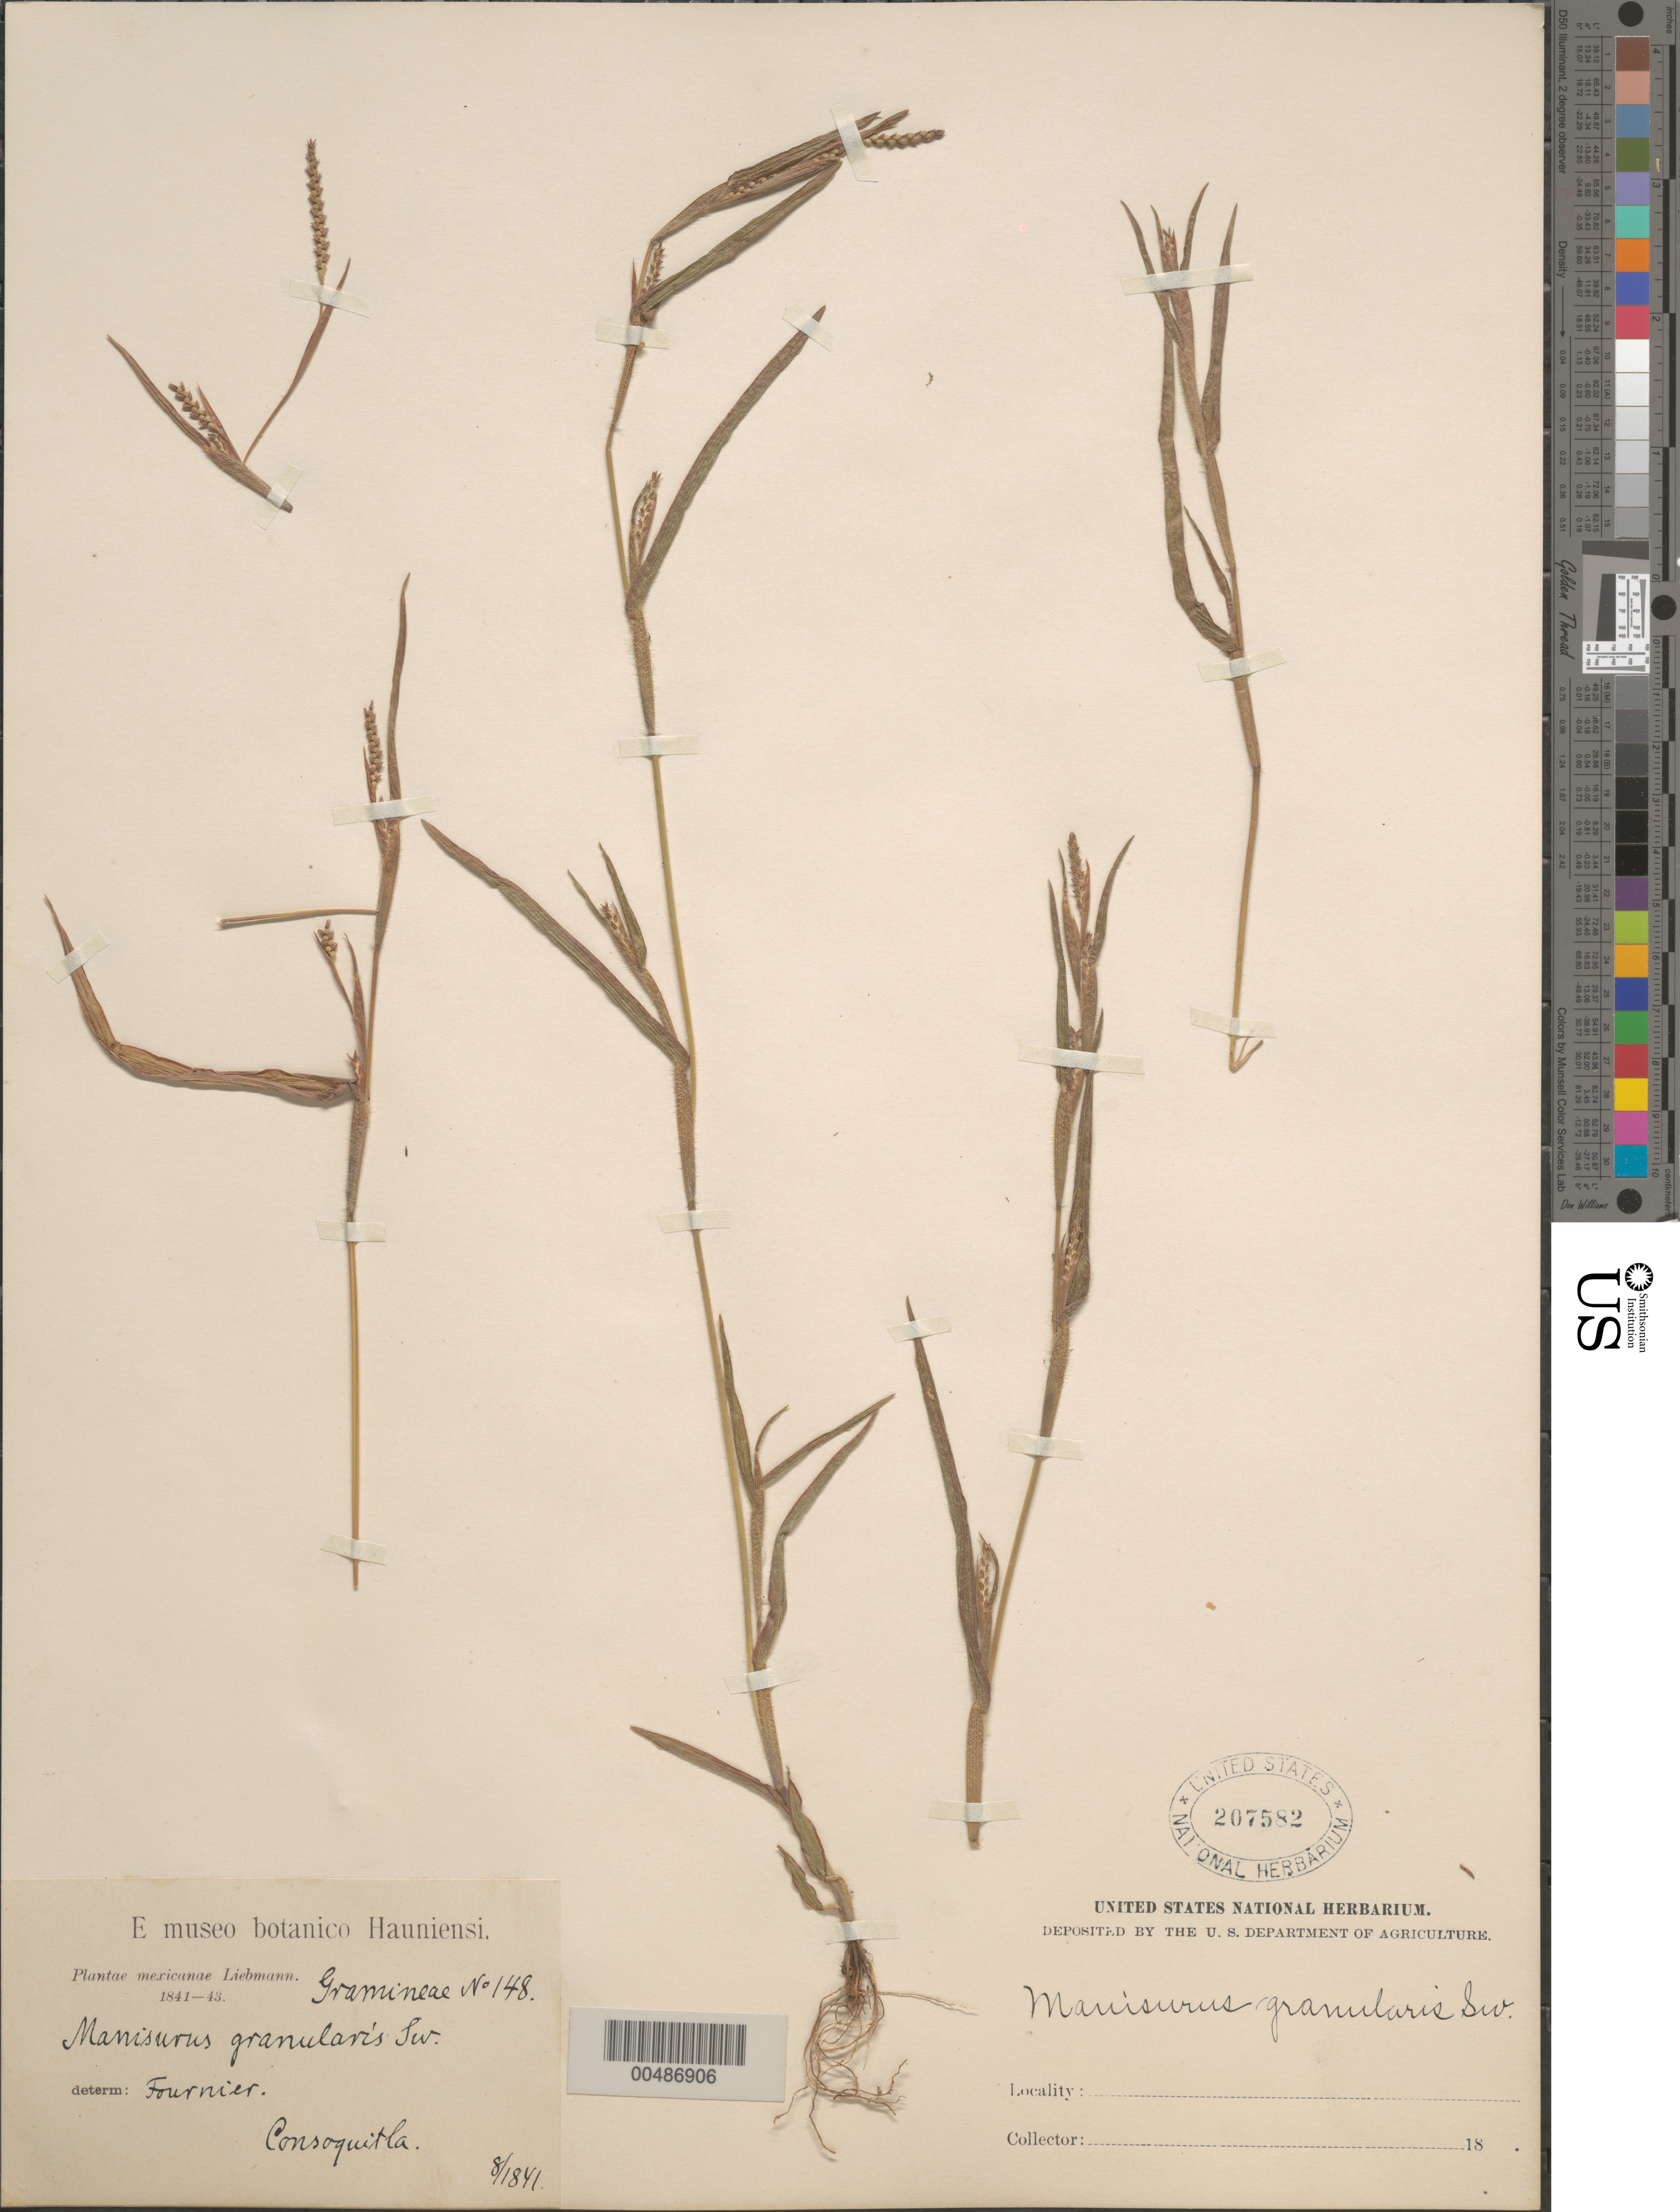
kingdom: Plantae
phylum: Tracheophyta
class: Liliopsida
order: Poales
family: Poaceae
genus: Hackelochloa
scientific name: Hackelochloa granularis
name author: (L.) Kuntze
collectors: F. M. Liebmann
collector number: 148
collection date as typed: Aug 1841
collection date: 1841-08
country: Mexico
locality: Consoquitla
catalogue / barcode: US 207582